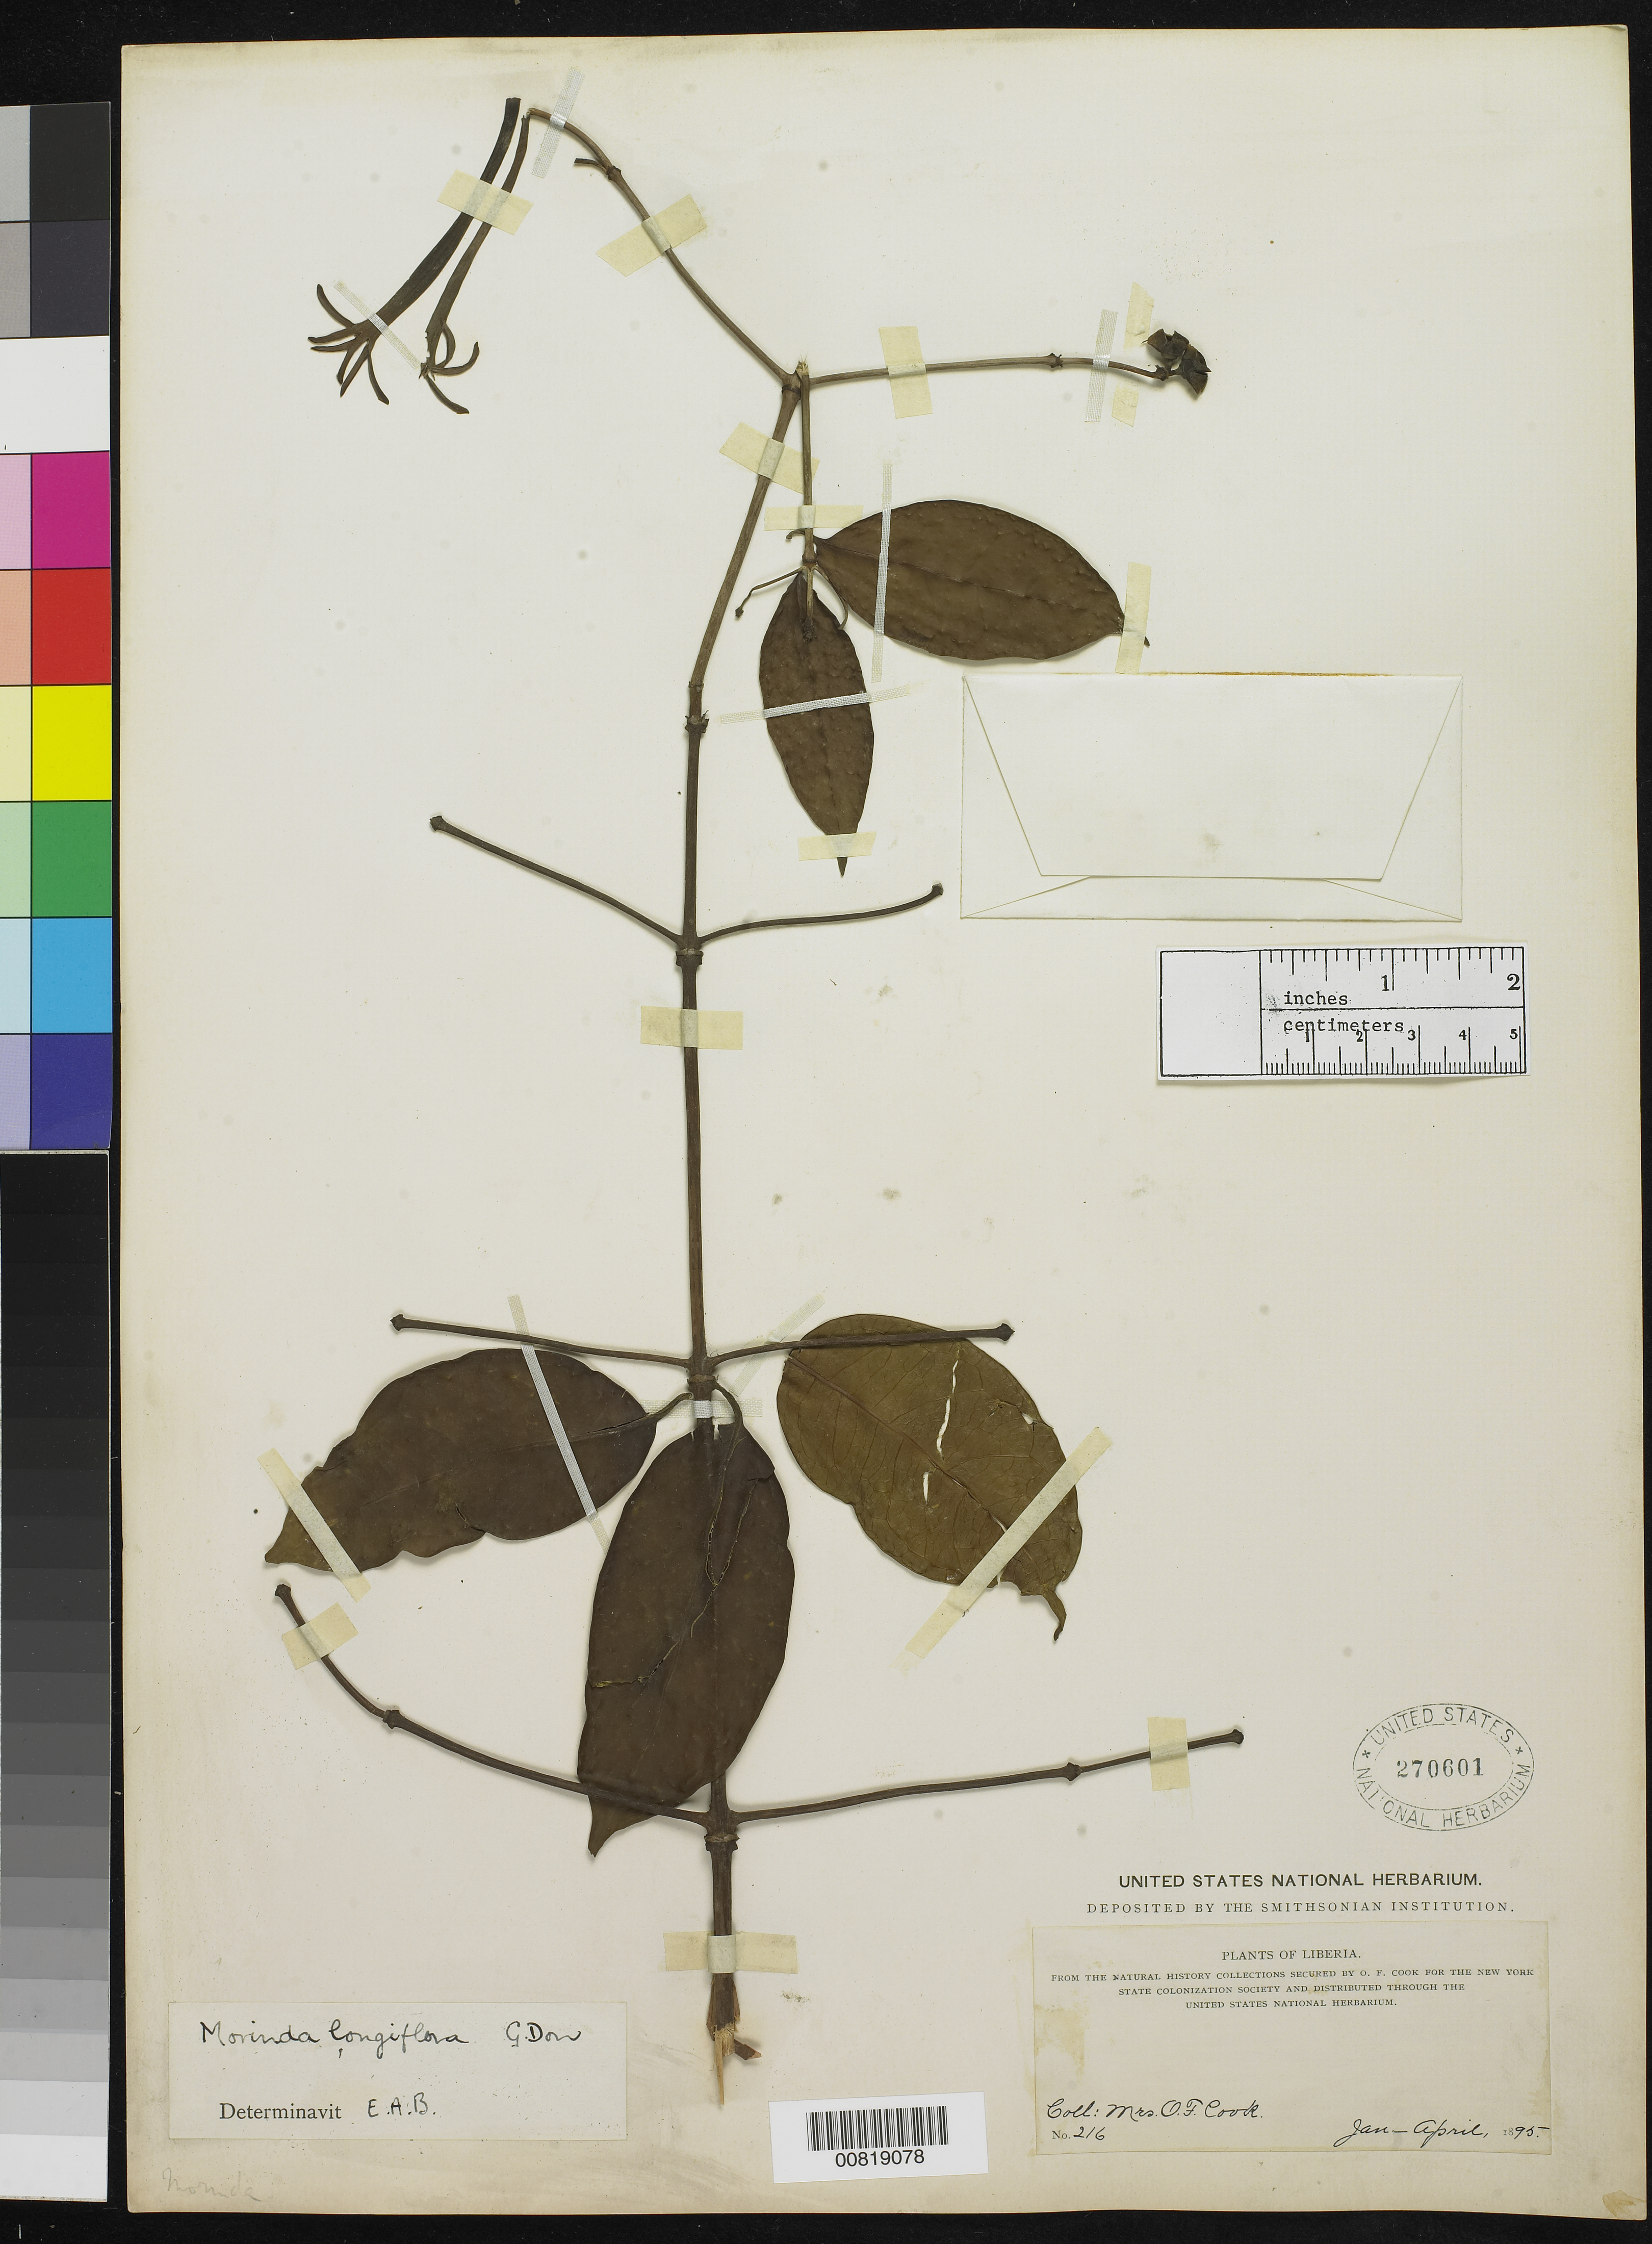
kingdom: Plantae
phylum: Tracheophyta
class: Magnoliopsida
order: Gentianales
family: Rubiaceae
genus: Morinda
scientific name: Morinda longiflora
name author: G. Don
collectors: Alice C. Cook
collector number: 216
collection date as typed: Jan 1895 to -- Apr 1895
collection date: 1895-01/1895-04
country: Liberia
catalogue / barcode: US 270601